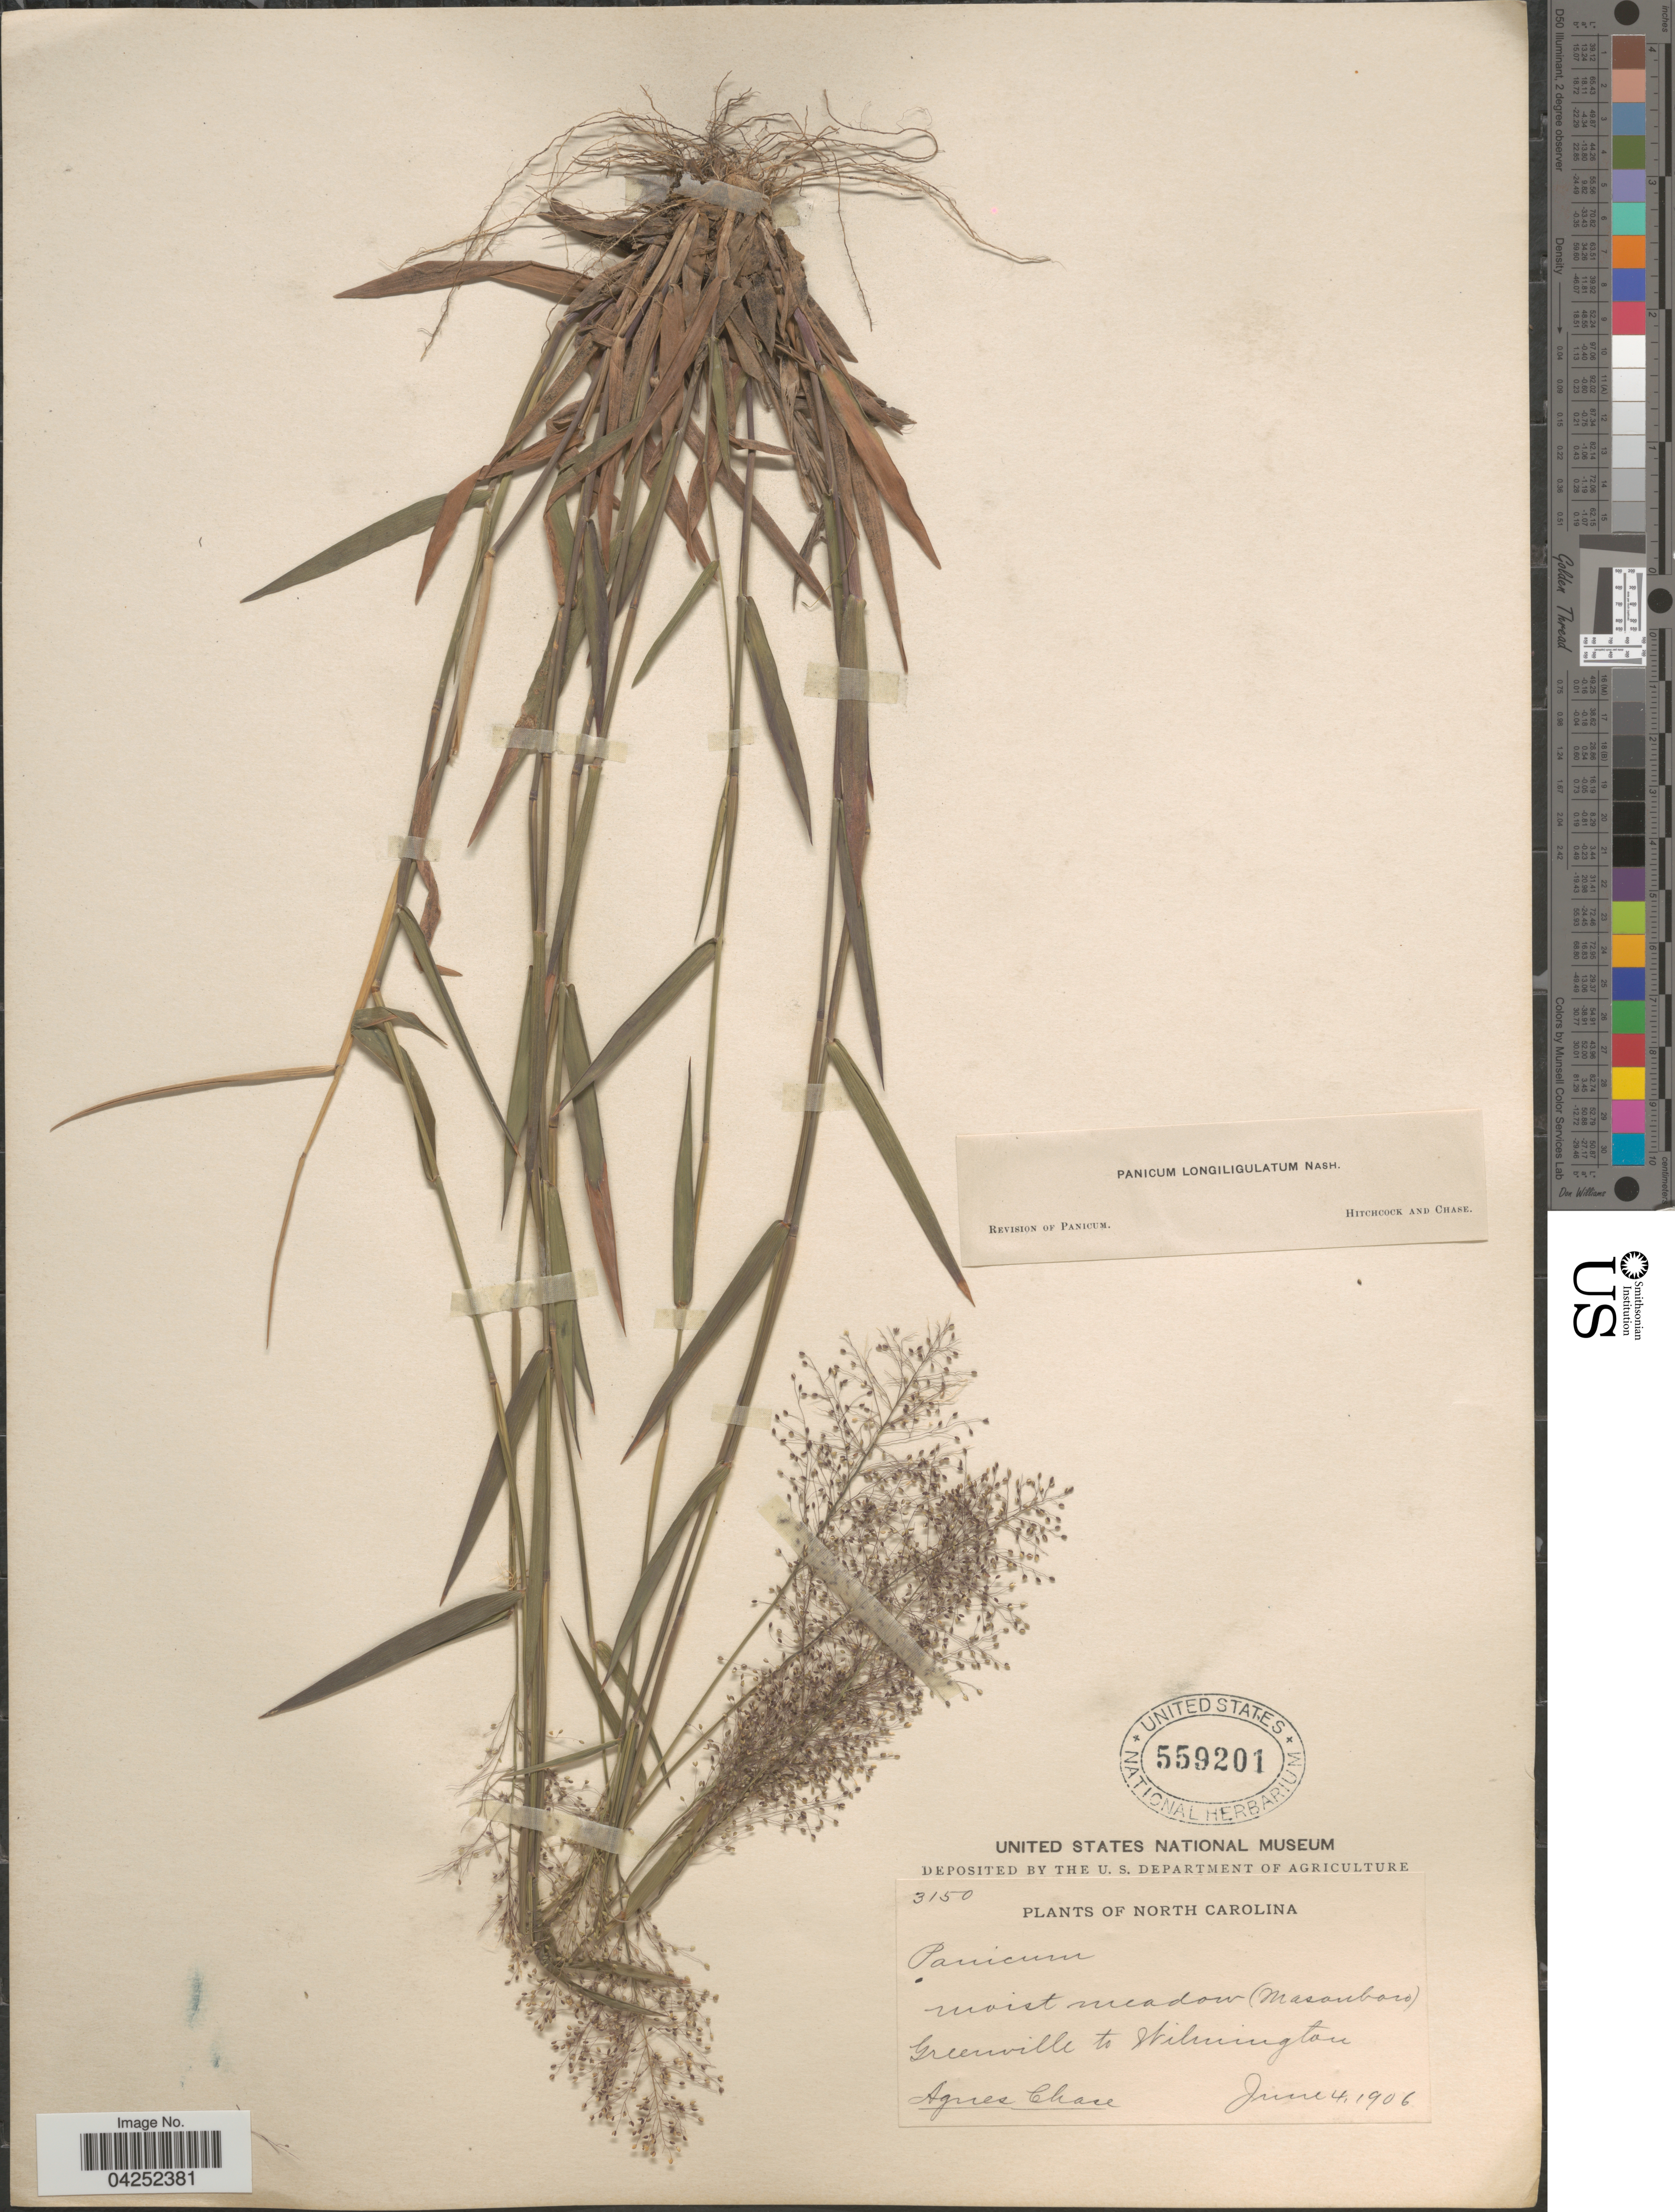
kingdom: Plantae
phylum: Tracheophyta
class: Liliopsida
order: Poales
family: Poaceae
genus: Dichanthelium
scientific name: Dichanthelium acuminatum var. longiligulatum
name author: (Nash) Gould & C.A. Clark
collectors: A. Chase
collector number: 3150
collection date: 1906-06-04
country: United States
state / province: North Carolina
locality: Greenville to Wilmington.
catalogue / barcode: US 559201